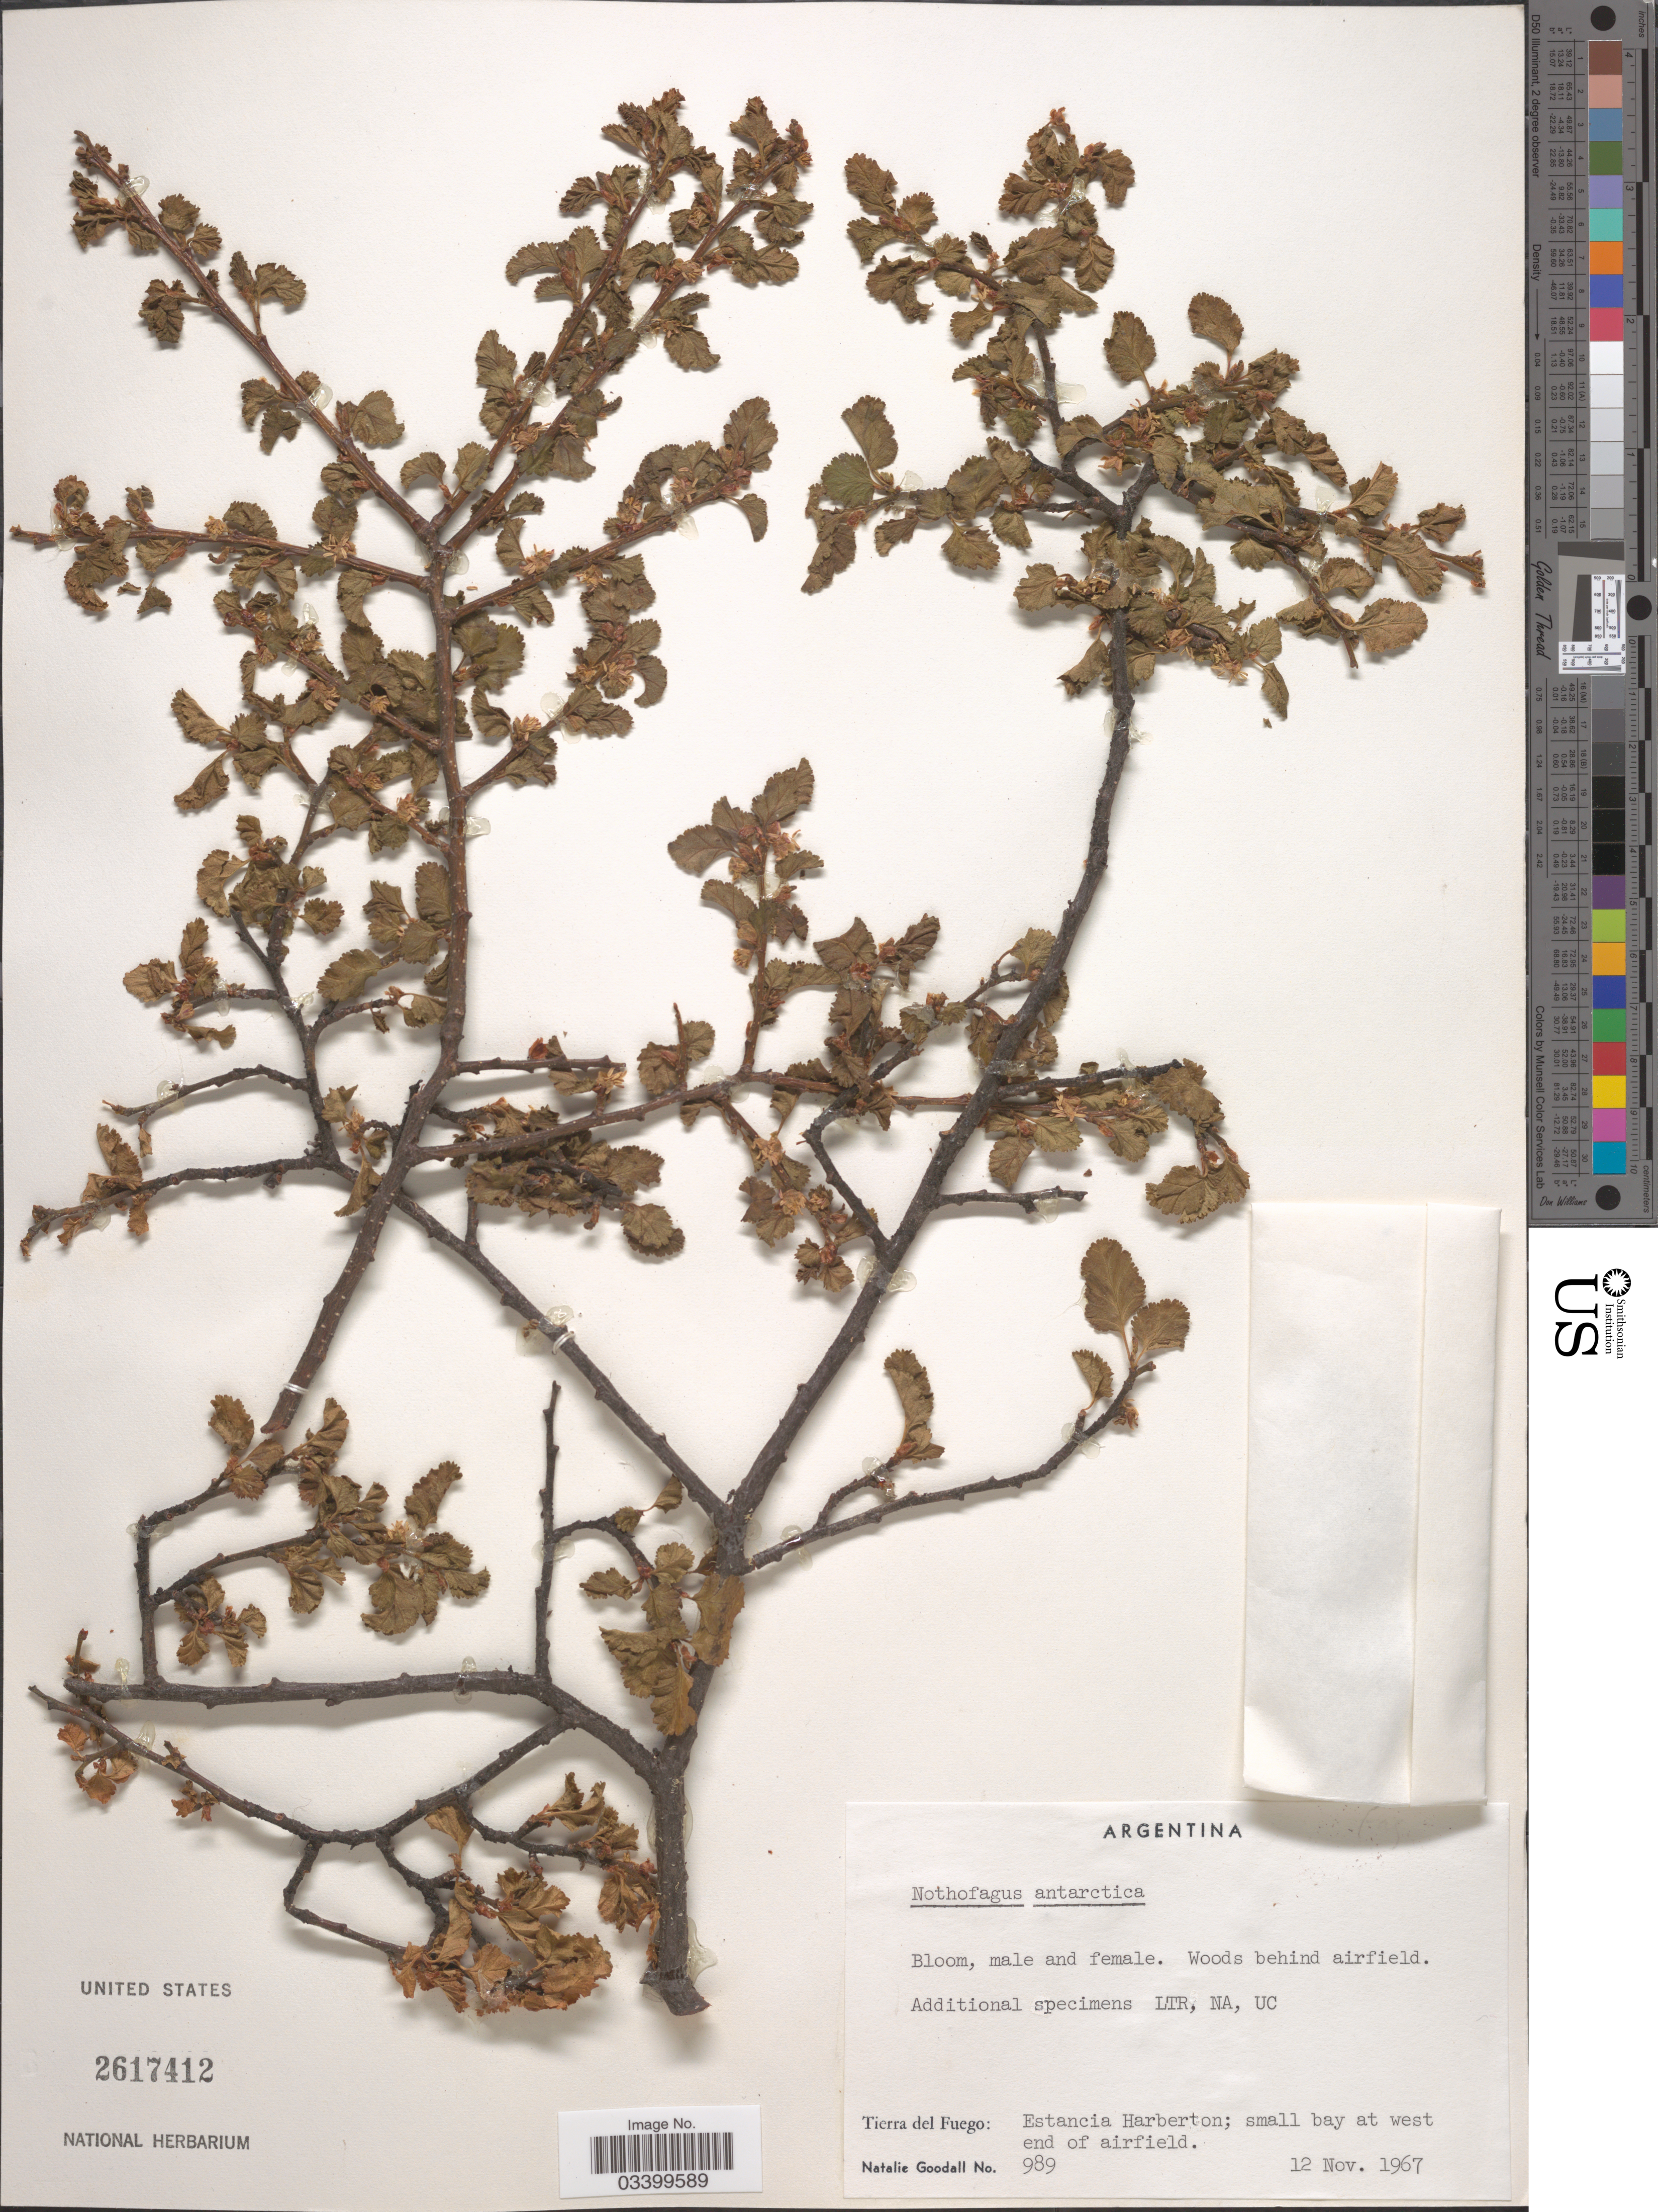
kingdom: Plantae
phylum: Tracheophyta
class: Magnoliopsida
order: Fagales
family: Nothofagaceae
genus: Nothofagus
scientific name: Nothofagus antarctica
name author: (G. Forst.) Oerst.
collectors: N. Goodall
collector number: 989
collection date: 1967-11-12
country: Argentina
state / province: Tierra del Fuego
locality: Estancia Harberton; small bay at west end of airfield.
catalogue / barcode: US 2617412